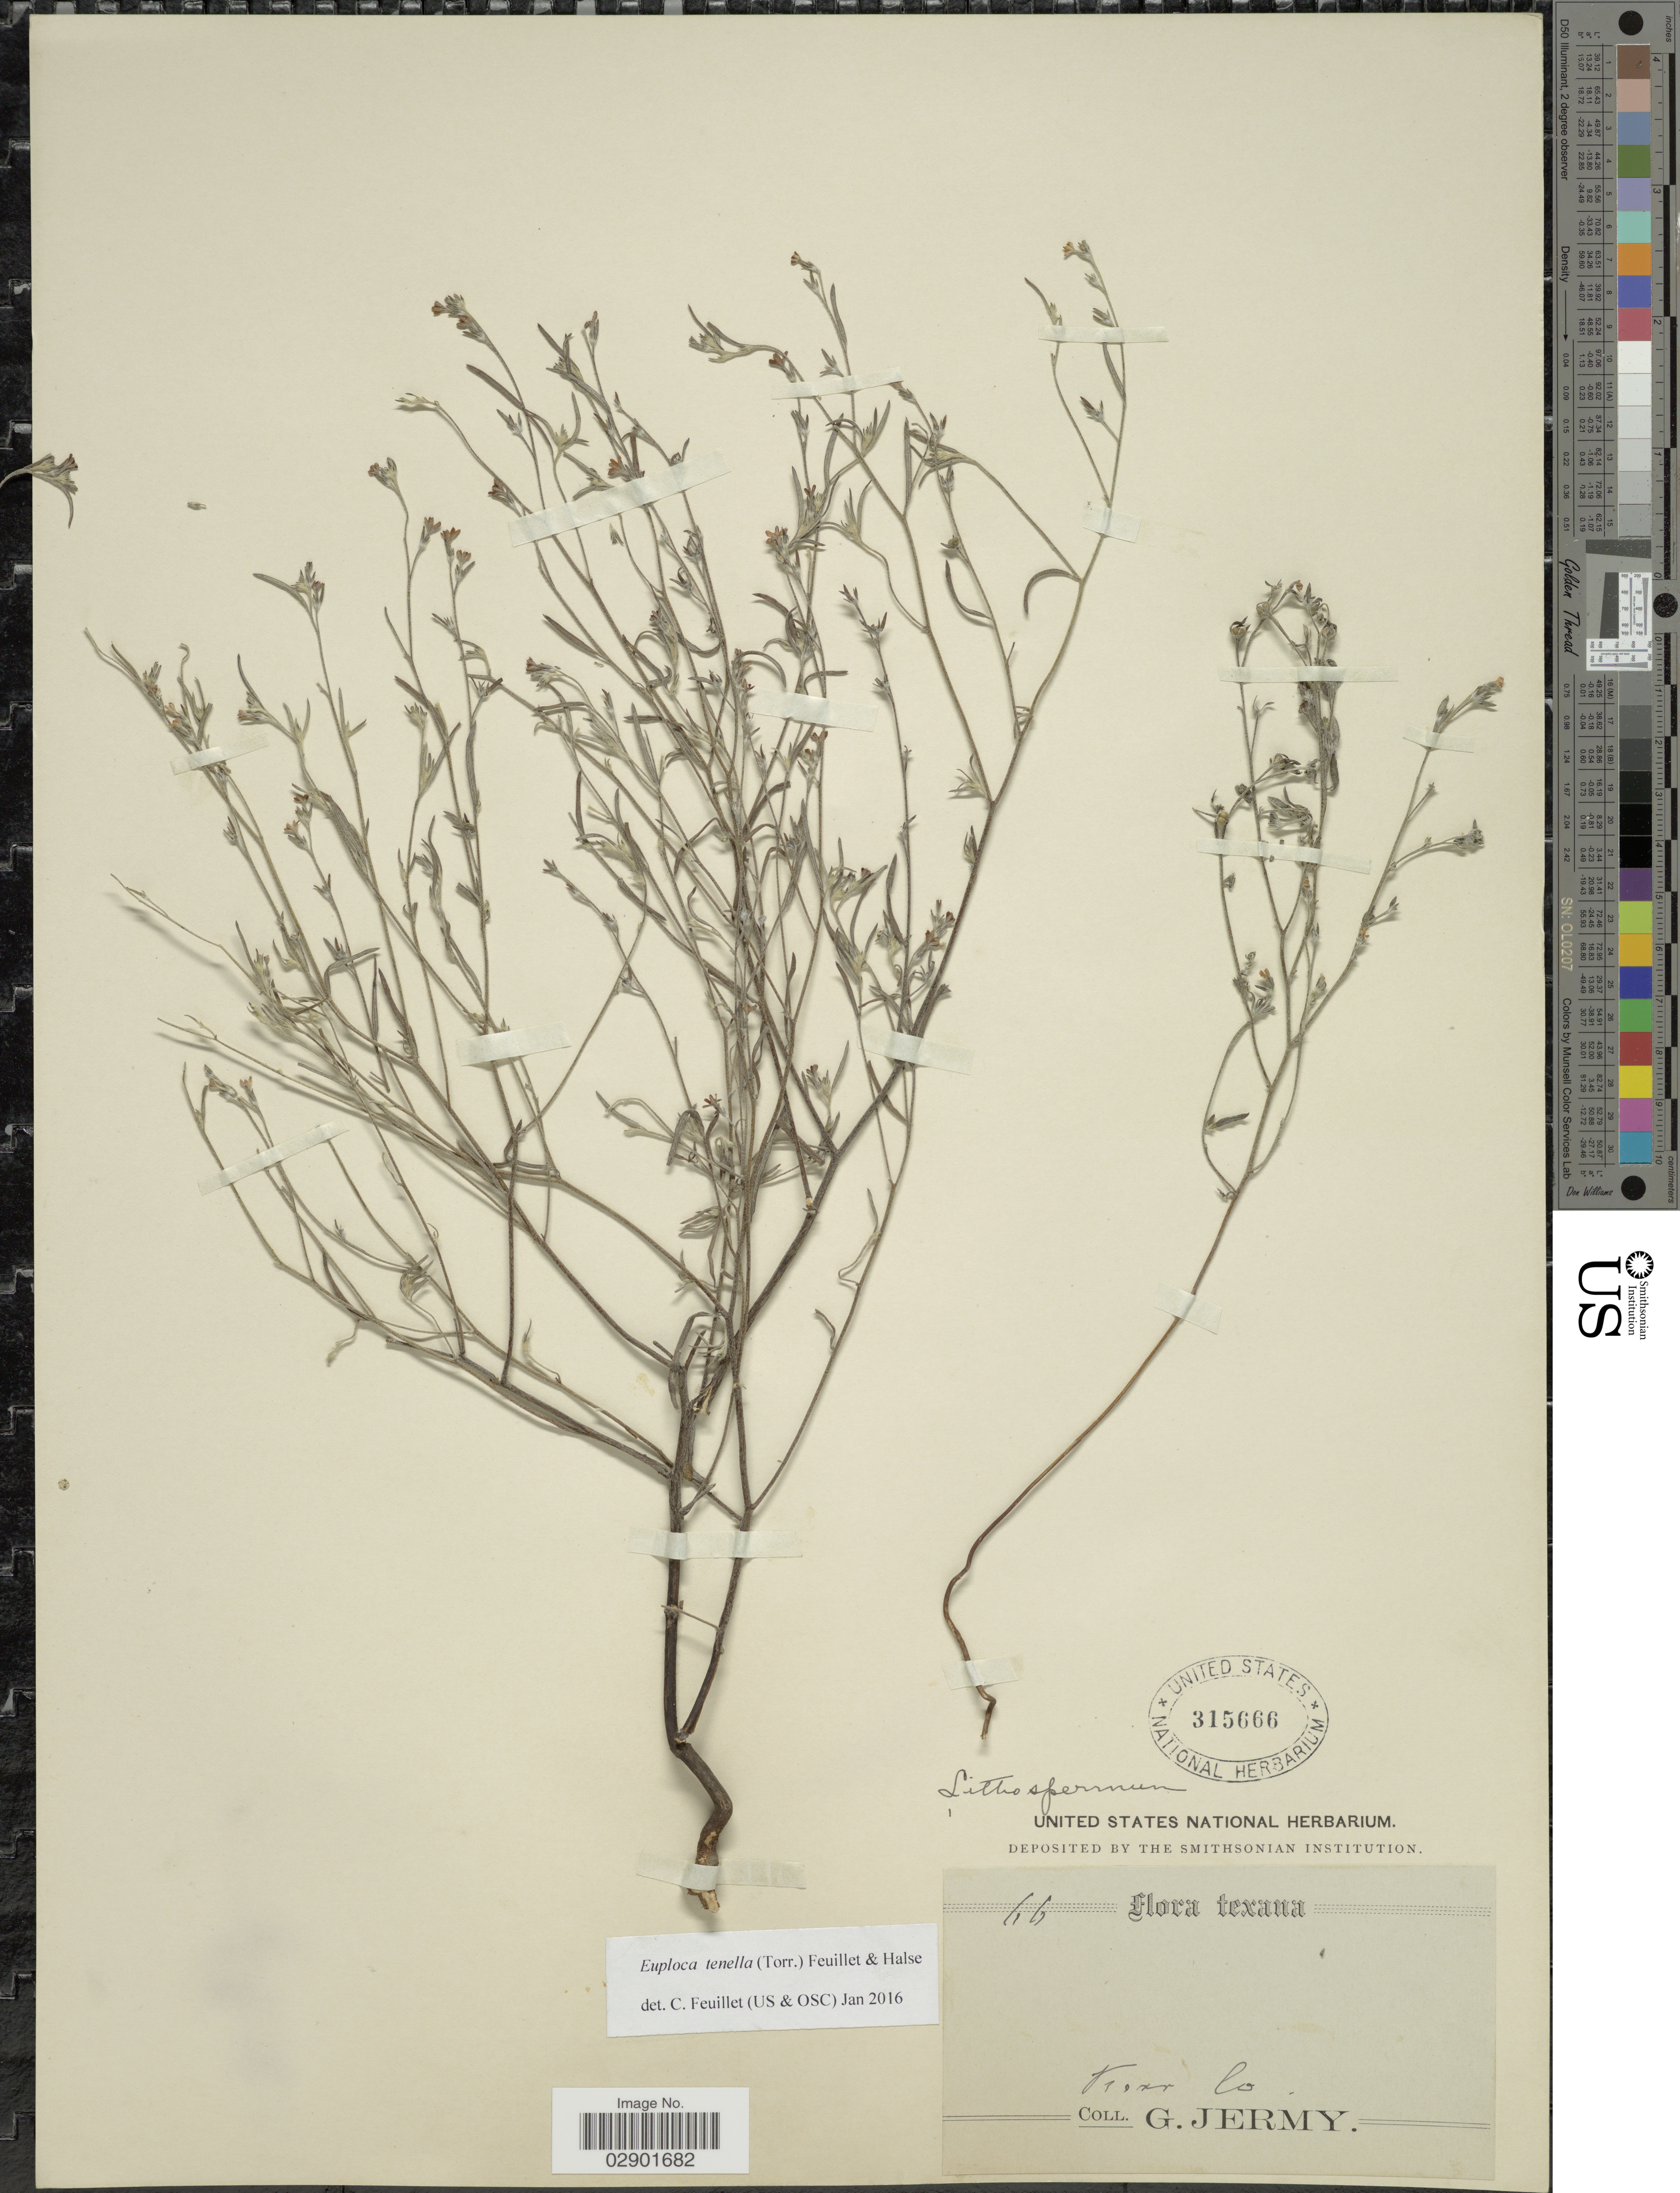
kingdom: Plantae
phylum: Tracheophyta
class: Magnoliopsida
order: Boraginales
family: Heliotropiaceae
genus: Euploca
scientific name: Euploca tenella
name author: (Torr.) Feuillet & Halse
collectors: G. Jermy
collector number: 66*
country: United States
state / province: Texas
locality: Bexar Co.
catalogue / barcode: US 315666